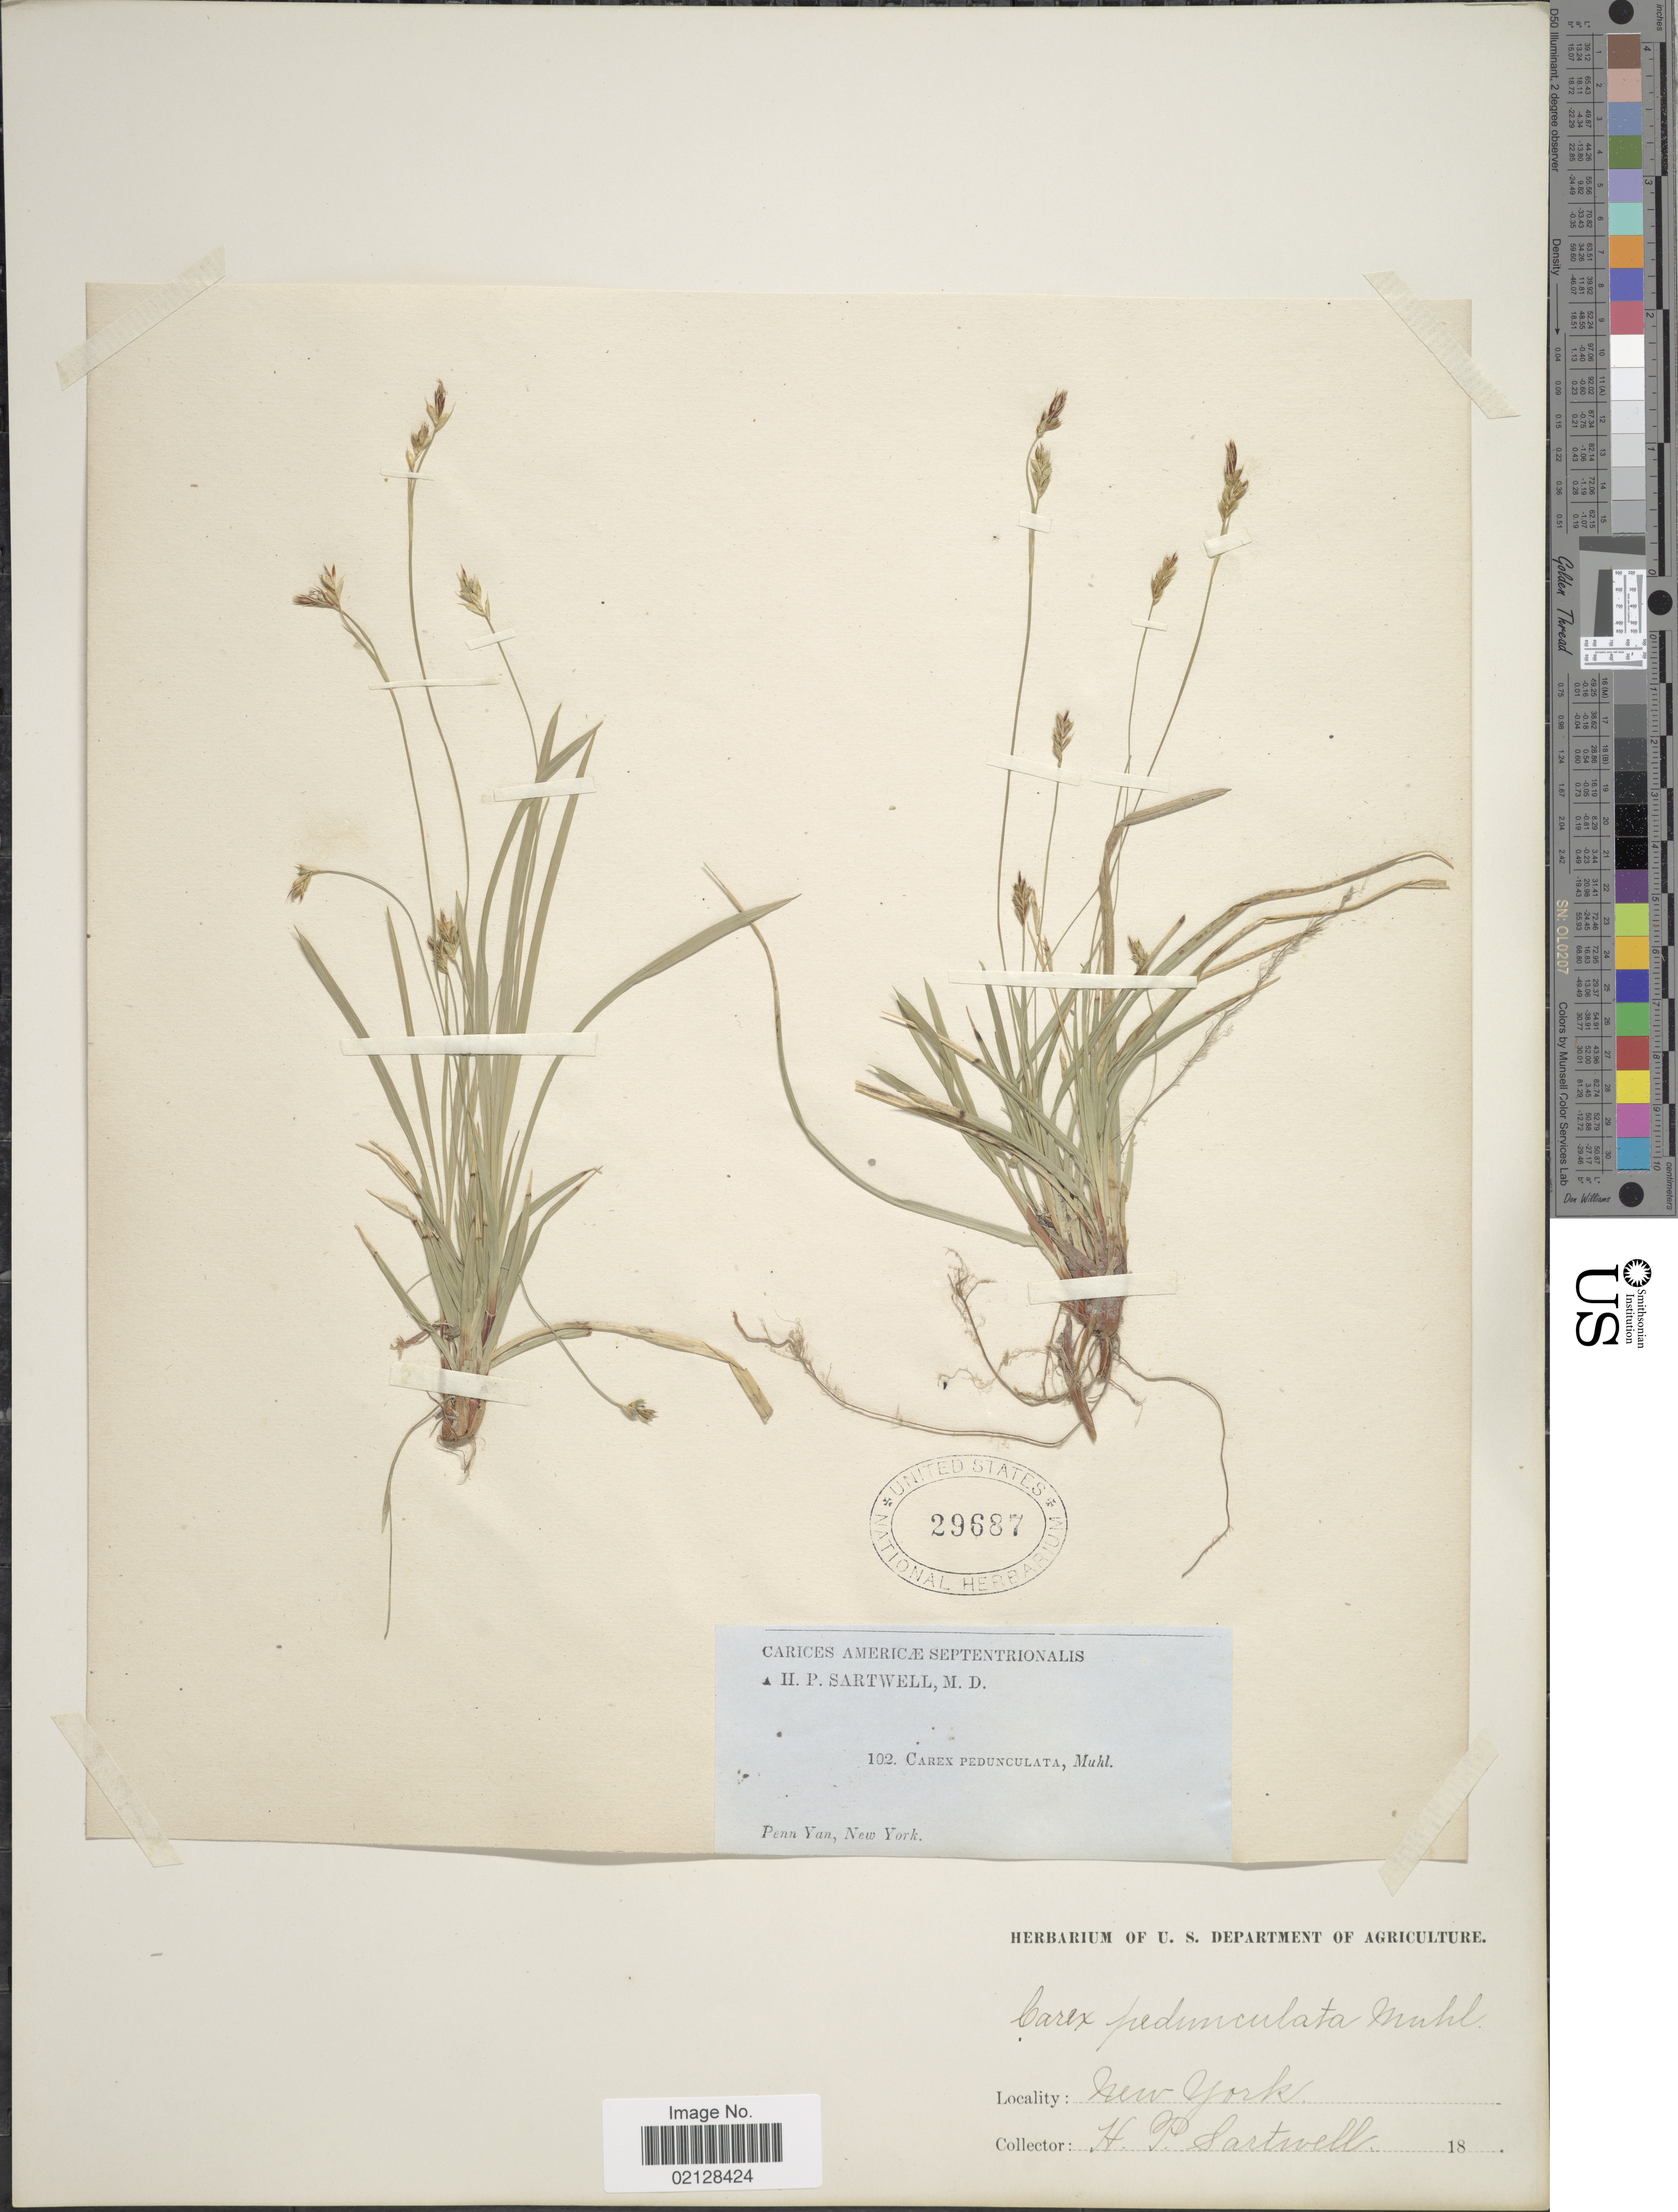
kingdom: Plantae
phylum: Tracheophyta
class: Liliopsida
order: Poales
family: Cyperaceae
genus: Carex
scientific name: Carex pedunculata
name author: Muhl. ex Willd.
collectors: H. P. Sartwell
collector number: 102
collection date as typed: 18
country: United States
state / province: New York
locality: Penn Yan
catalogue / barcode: US 29687